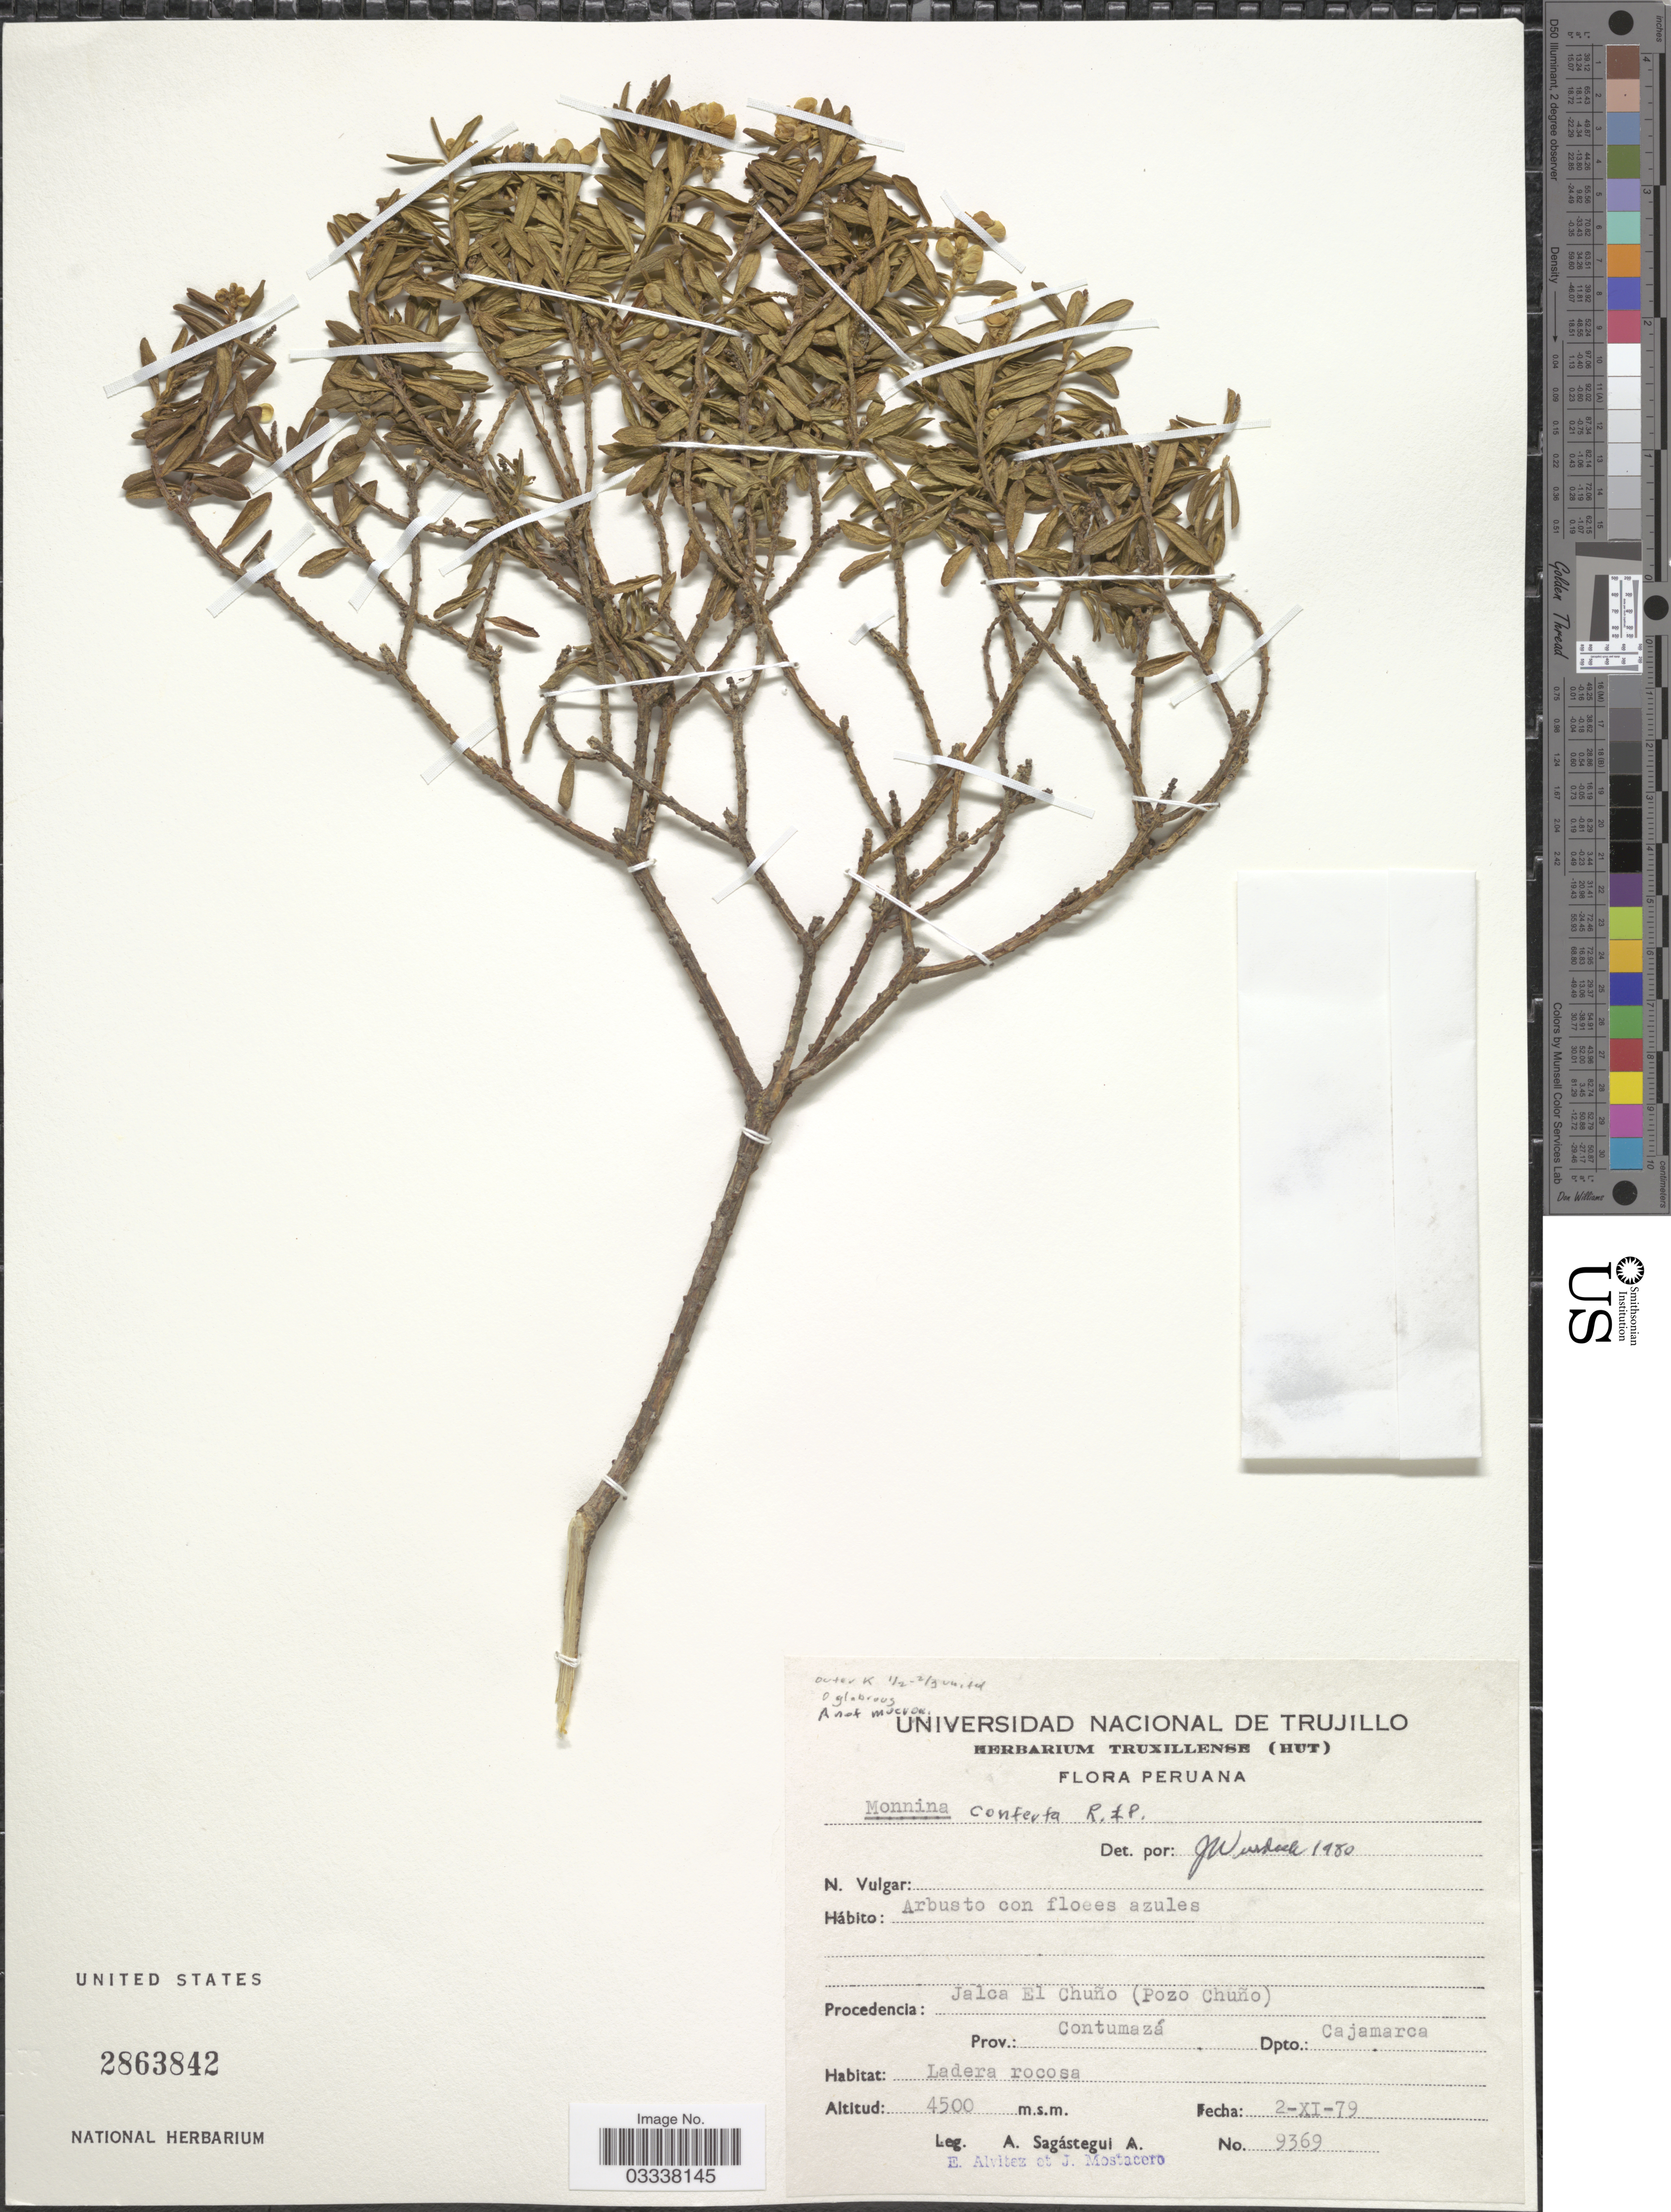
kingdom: Plantae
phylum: Tracheophyta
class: Magnoliopsida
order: Fabales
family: Polygalaceae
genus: Monnina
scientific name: Monnina conferta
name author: Ruiz & Pav.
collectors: A. Sagástegui A., E. Alvitez I. & J. Mostacero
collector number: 9369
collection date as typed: Transcribed d/m/y: 2/11/79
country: Peru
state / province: Cajamarca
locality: Jalca El Chuño (Poz Chuño). Prov.: Contumazá Dpto.: Cajamarca.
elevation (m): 4500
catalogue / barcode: US 2863842